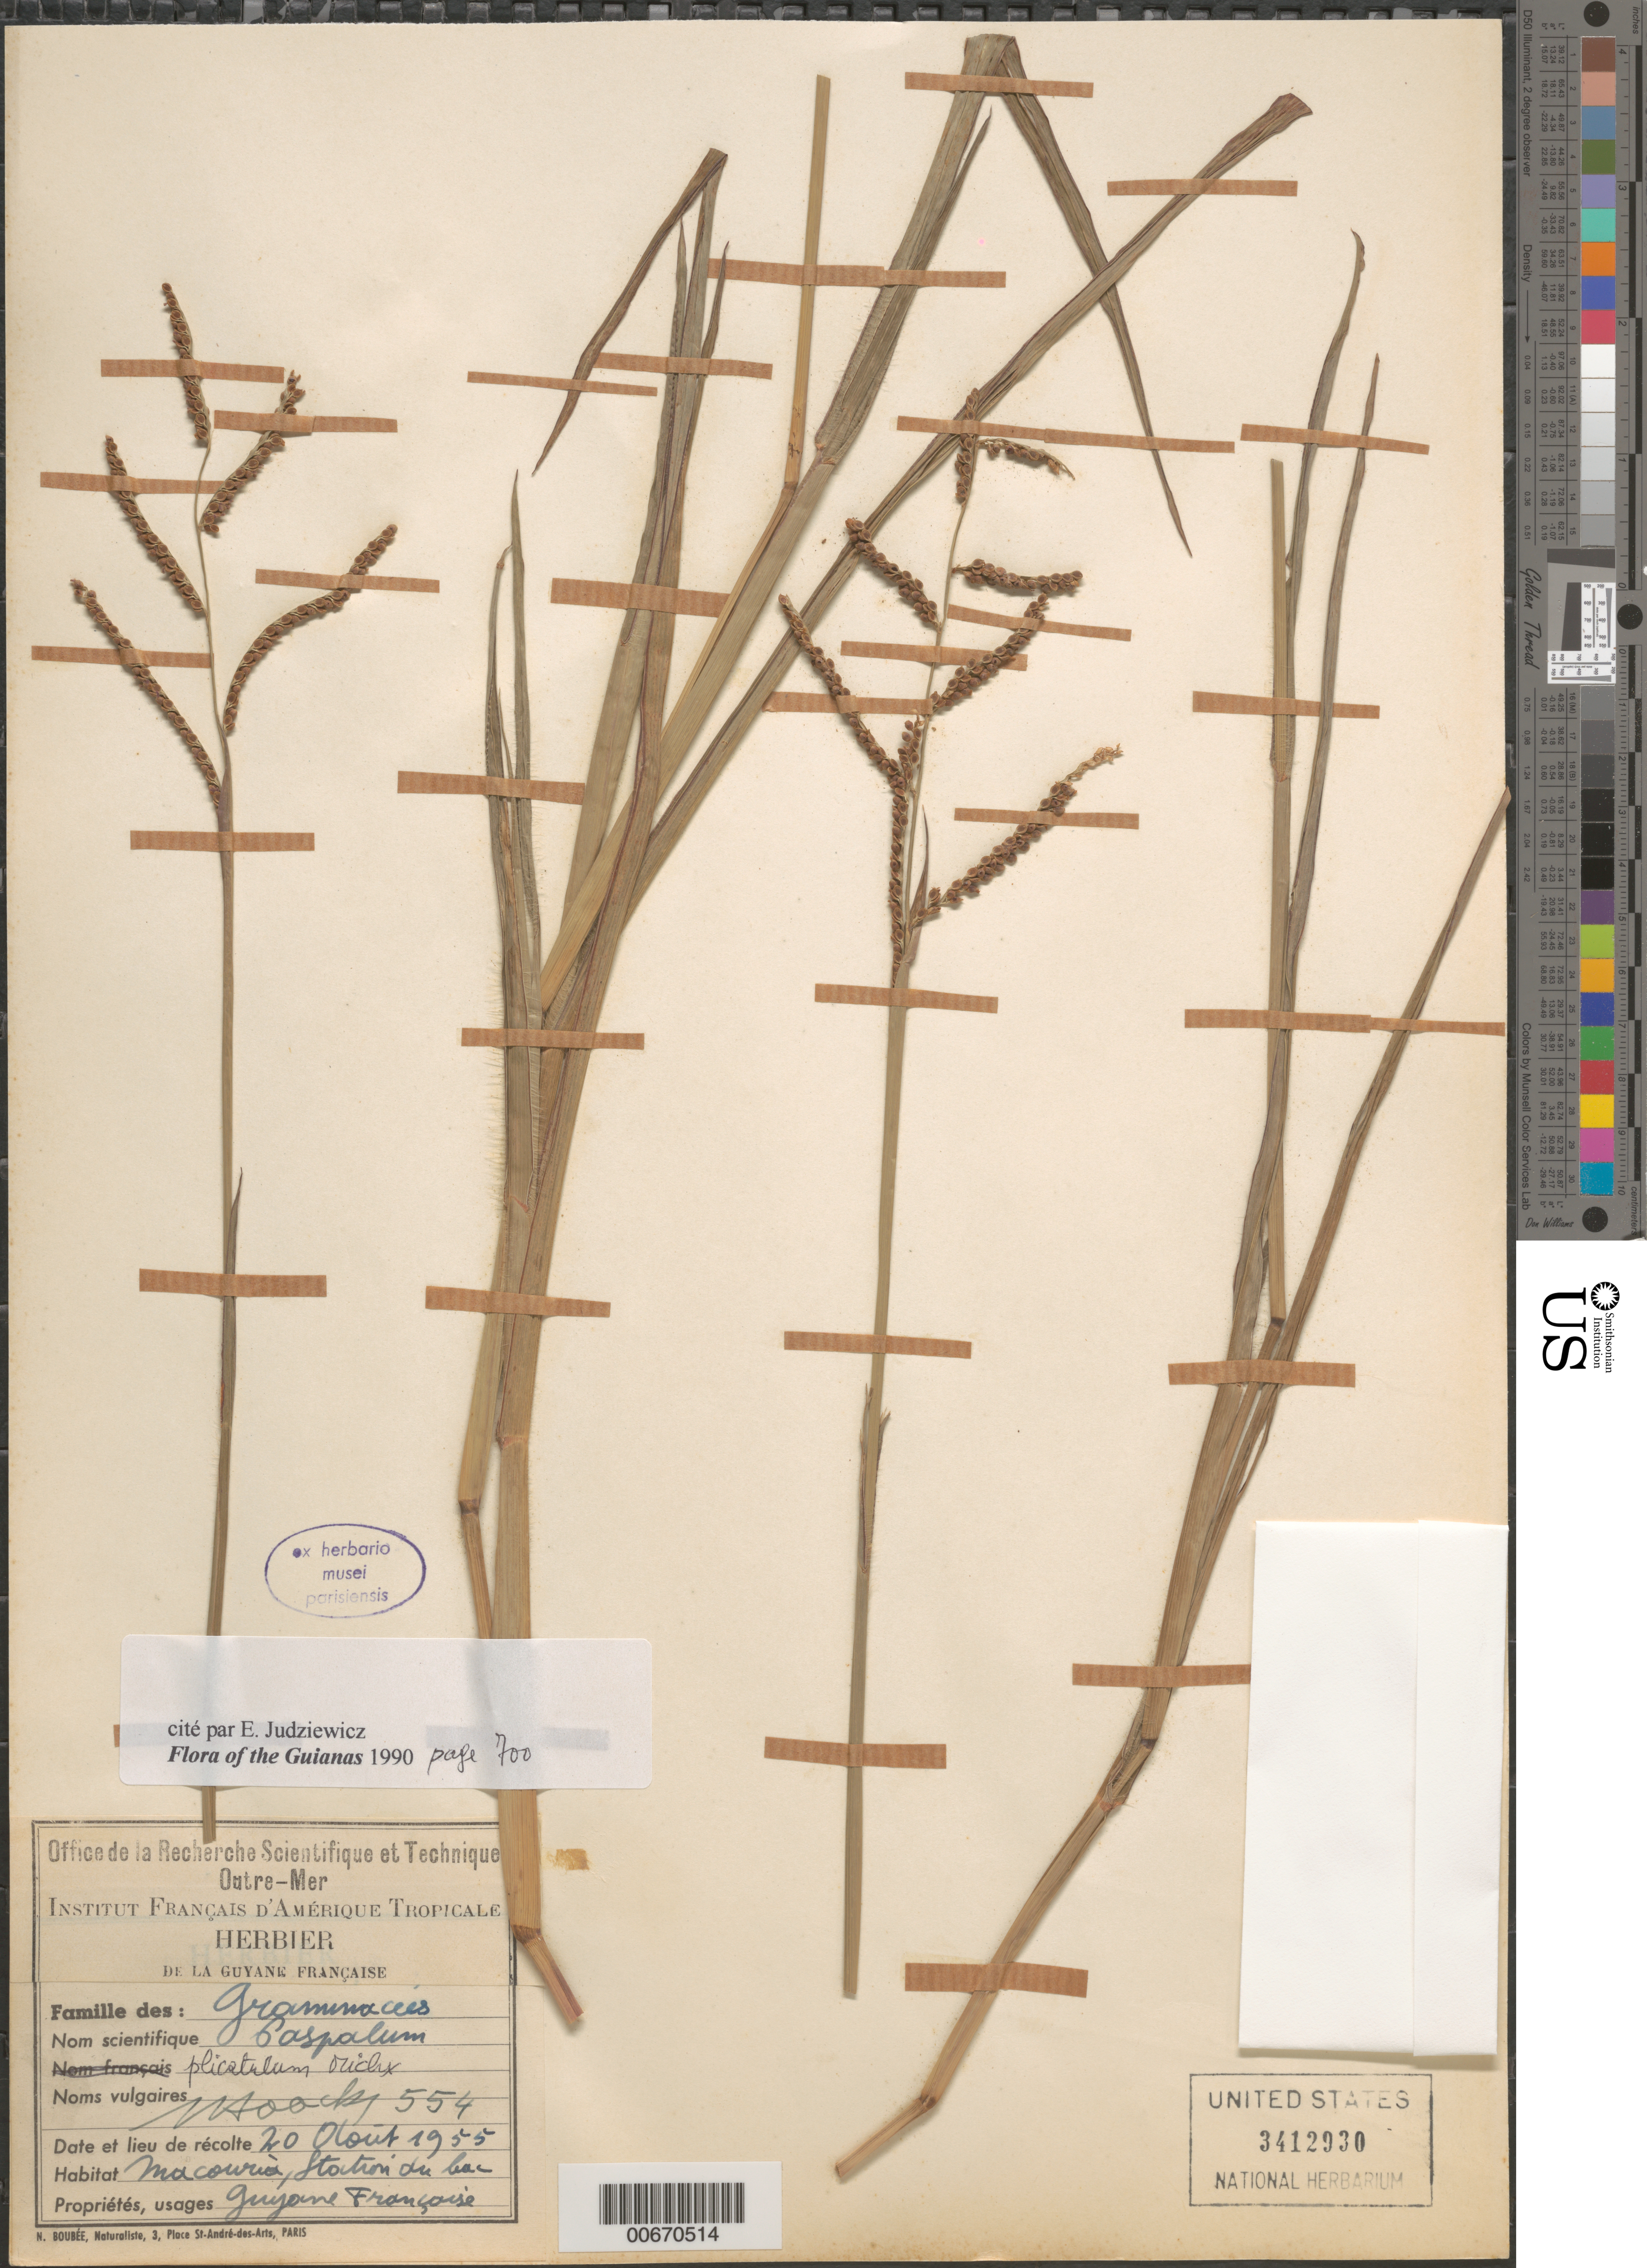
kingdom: Plantae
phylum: Tracheophyta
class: Liliopsida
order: Poales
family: Poaceae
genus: Paspalum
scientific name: Paspalum plicatulum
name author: Michx.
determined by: Judziewicz, E. J.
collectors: J. Hoock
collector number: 554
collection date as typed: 20-Aug-55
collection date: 1955-08-20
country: French Guiana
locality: Macouria, Station du bac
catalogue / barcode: US 3412930